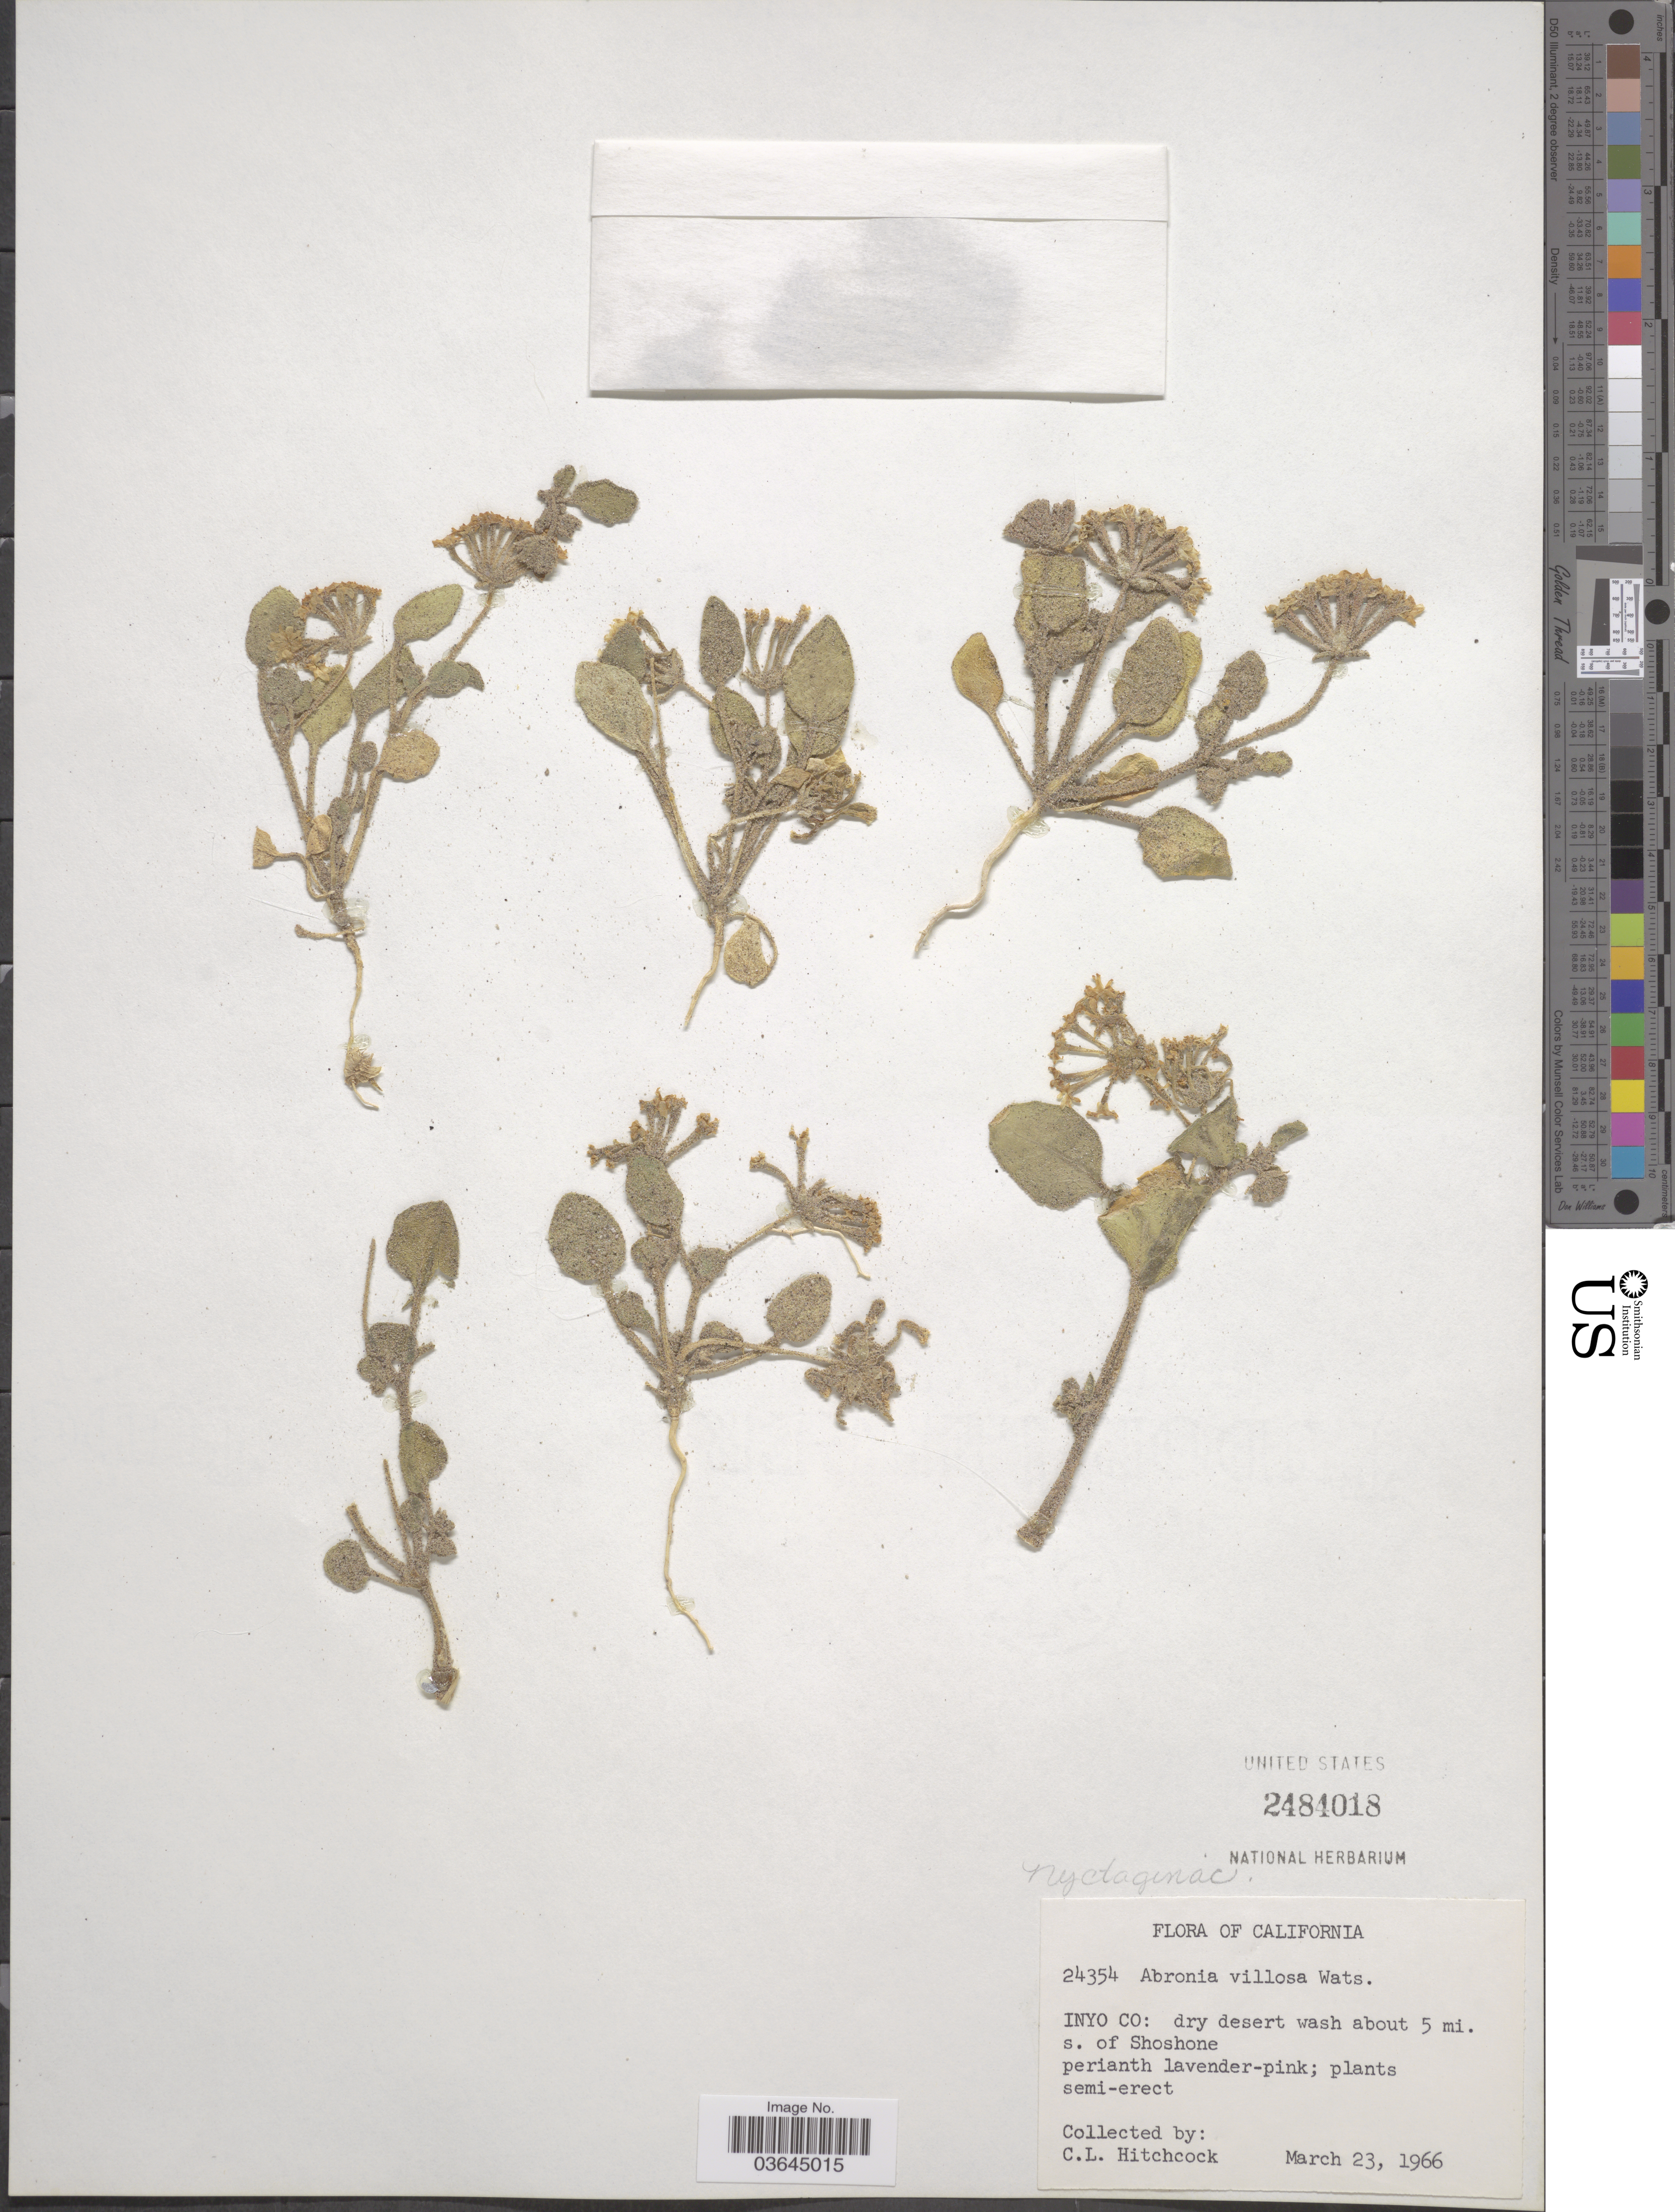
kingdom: Plantae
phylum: Tracheophyta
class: Magnoliopsida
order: Caryophyllales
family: Nyctaginaceae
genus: Abronia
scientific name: Abronia villosa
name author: S. Watson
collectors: C. L. Hitchcock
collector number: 24354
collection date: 1966-03-23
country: United States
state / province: California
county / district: Inyo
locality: Inyo Co.: dry desert wash about 5 mi. s. of Shoshone.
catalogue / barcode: US 2484018